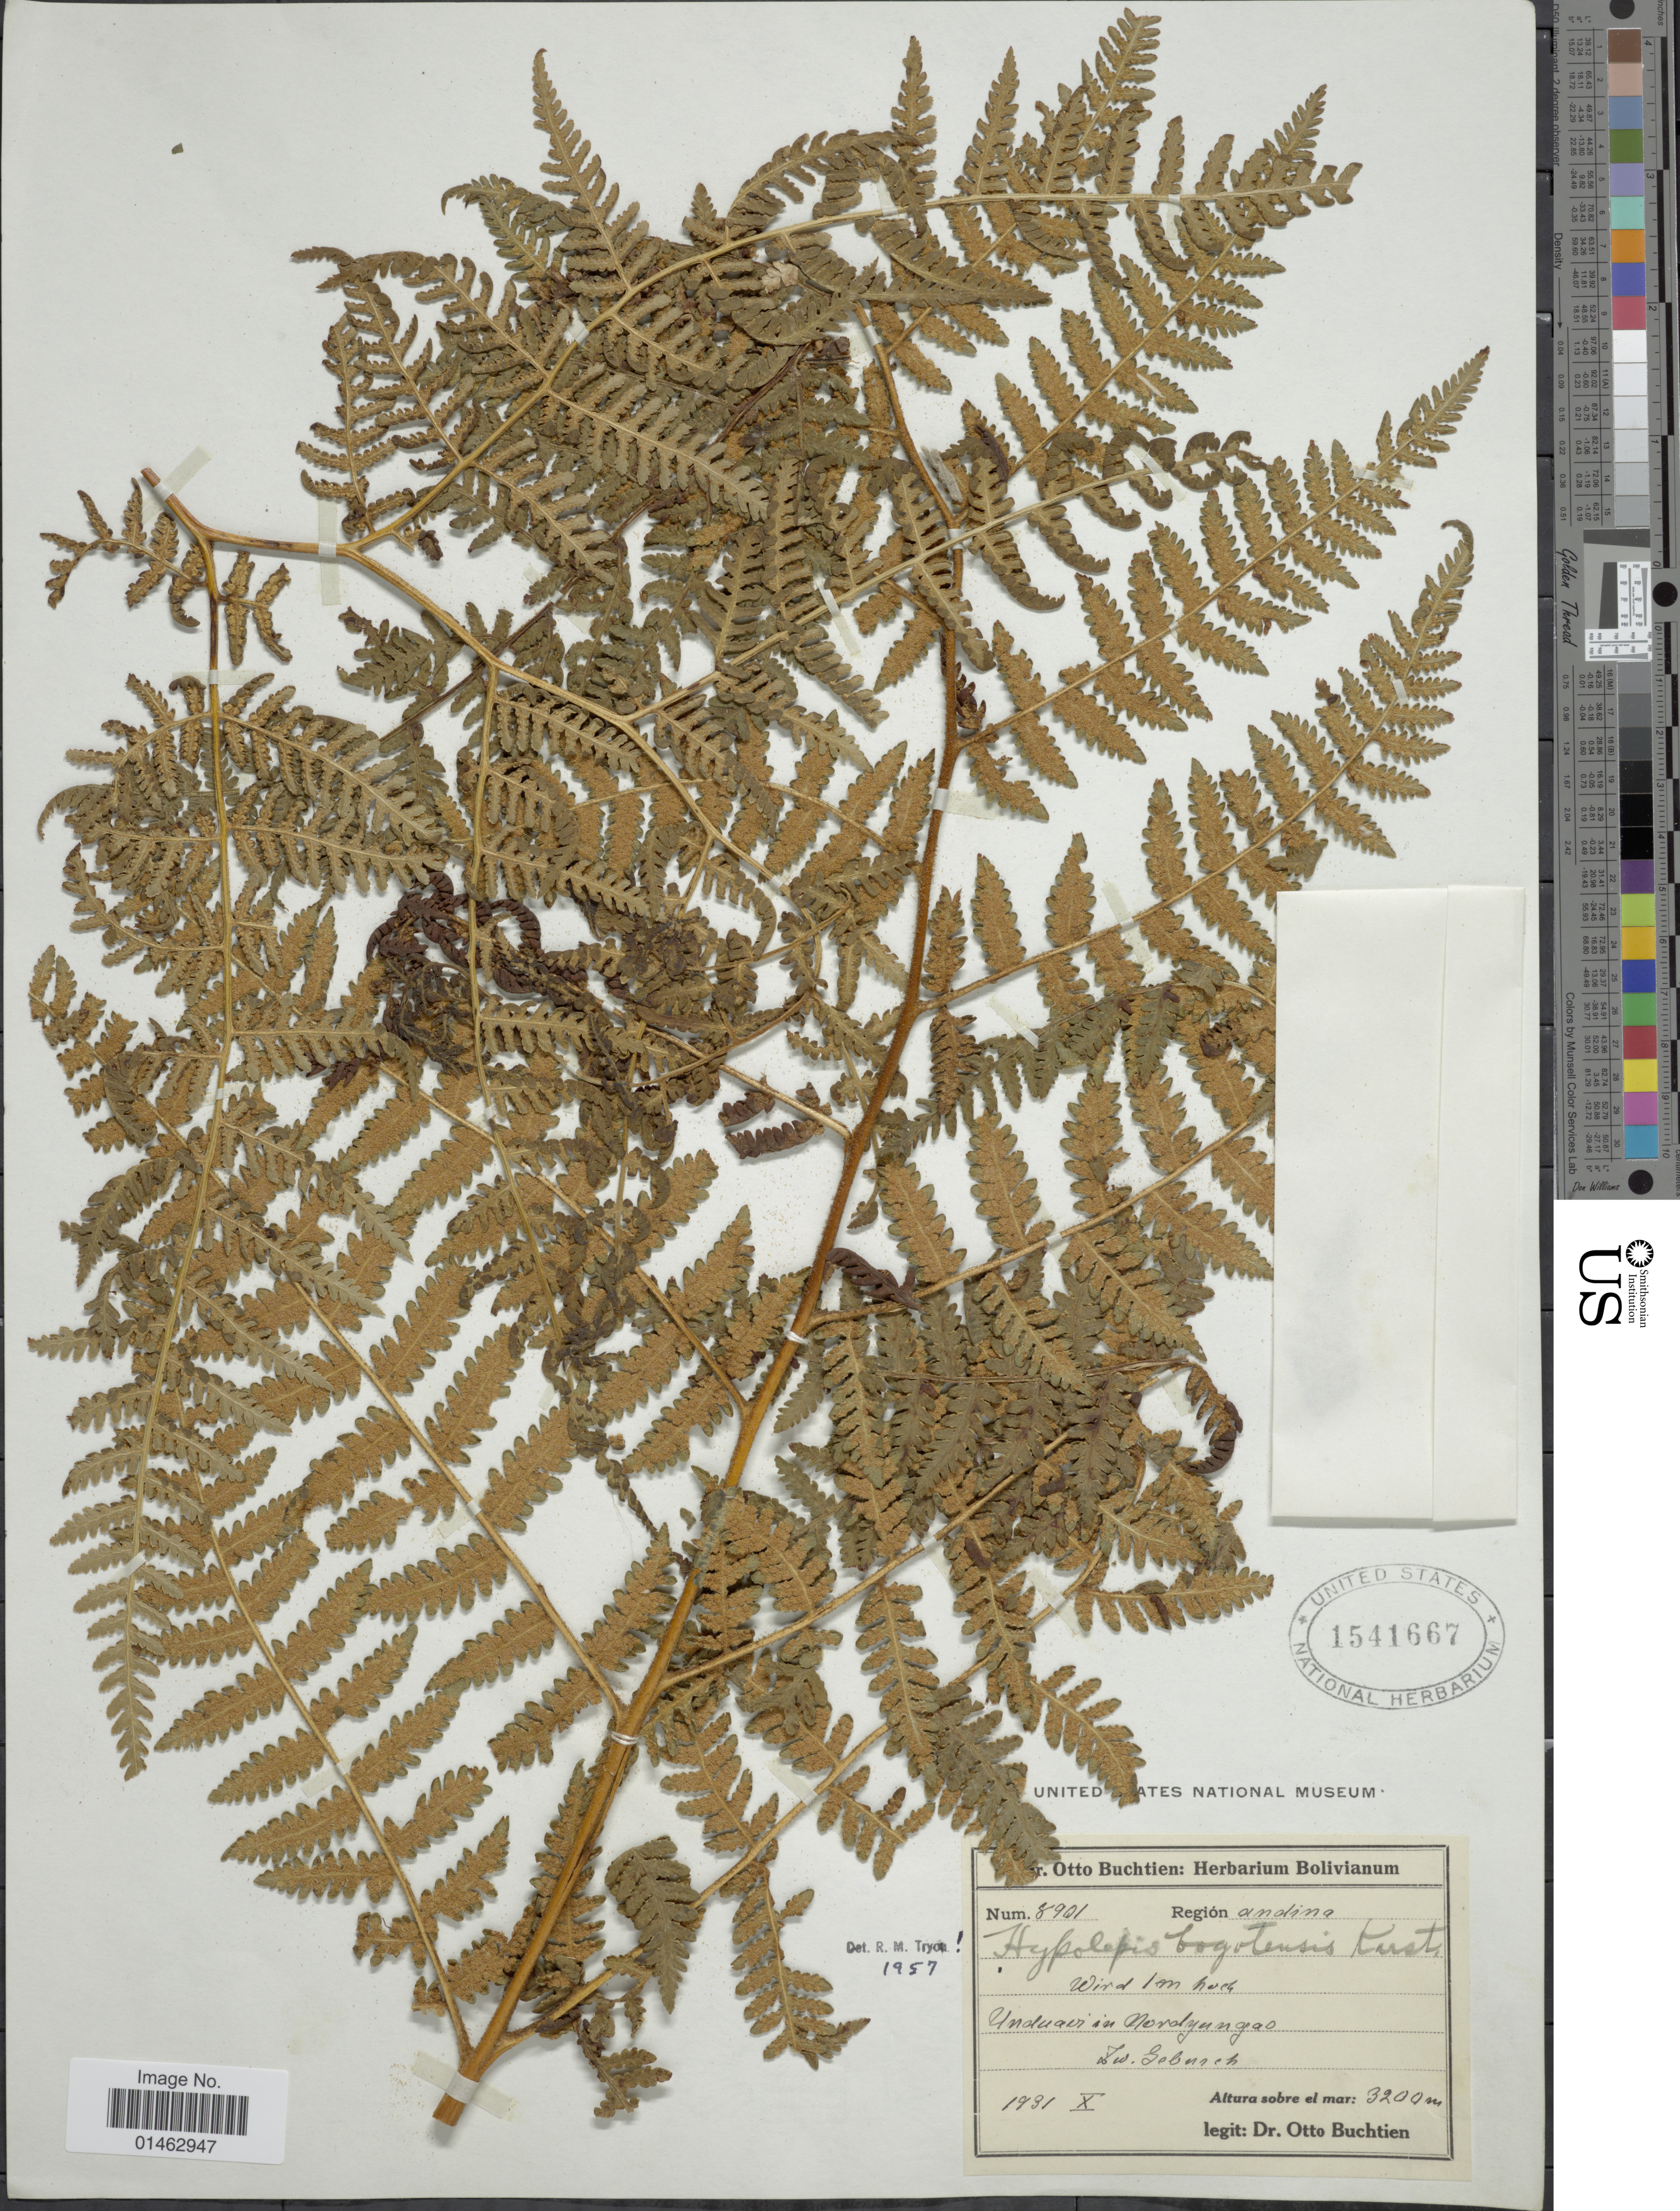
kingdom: Plantae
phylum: Tracheophyta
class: Polypodiopsida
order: Polypodiales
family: Dennstaedtiaceae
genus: Hypolepis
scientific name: Hypolepis bogotensis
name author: H. Karst.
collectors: O. Buchtien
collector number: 8901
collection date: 1931-10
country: Bolivia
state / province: La Paz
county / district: Nor Yungas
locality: Región Andina, Unduavi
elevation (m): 3200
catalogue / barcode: US 1541667